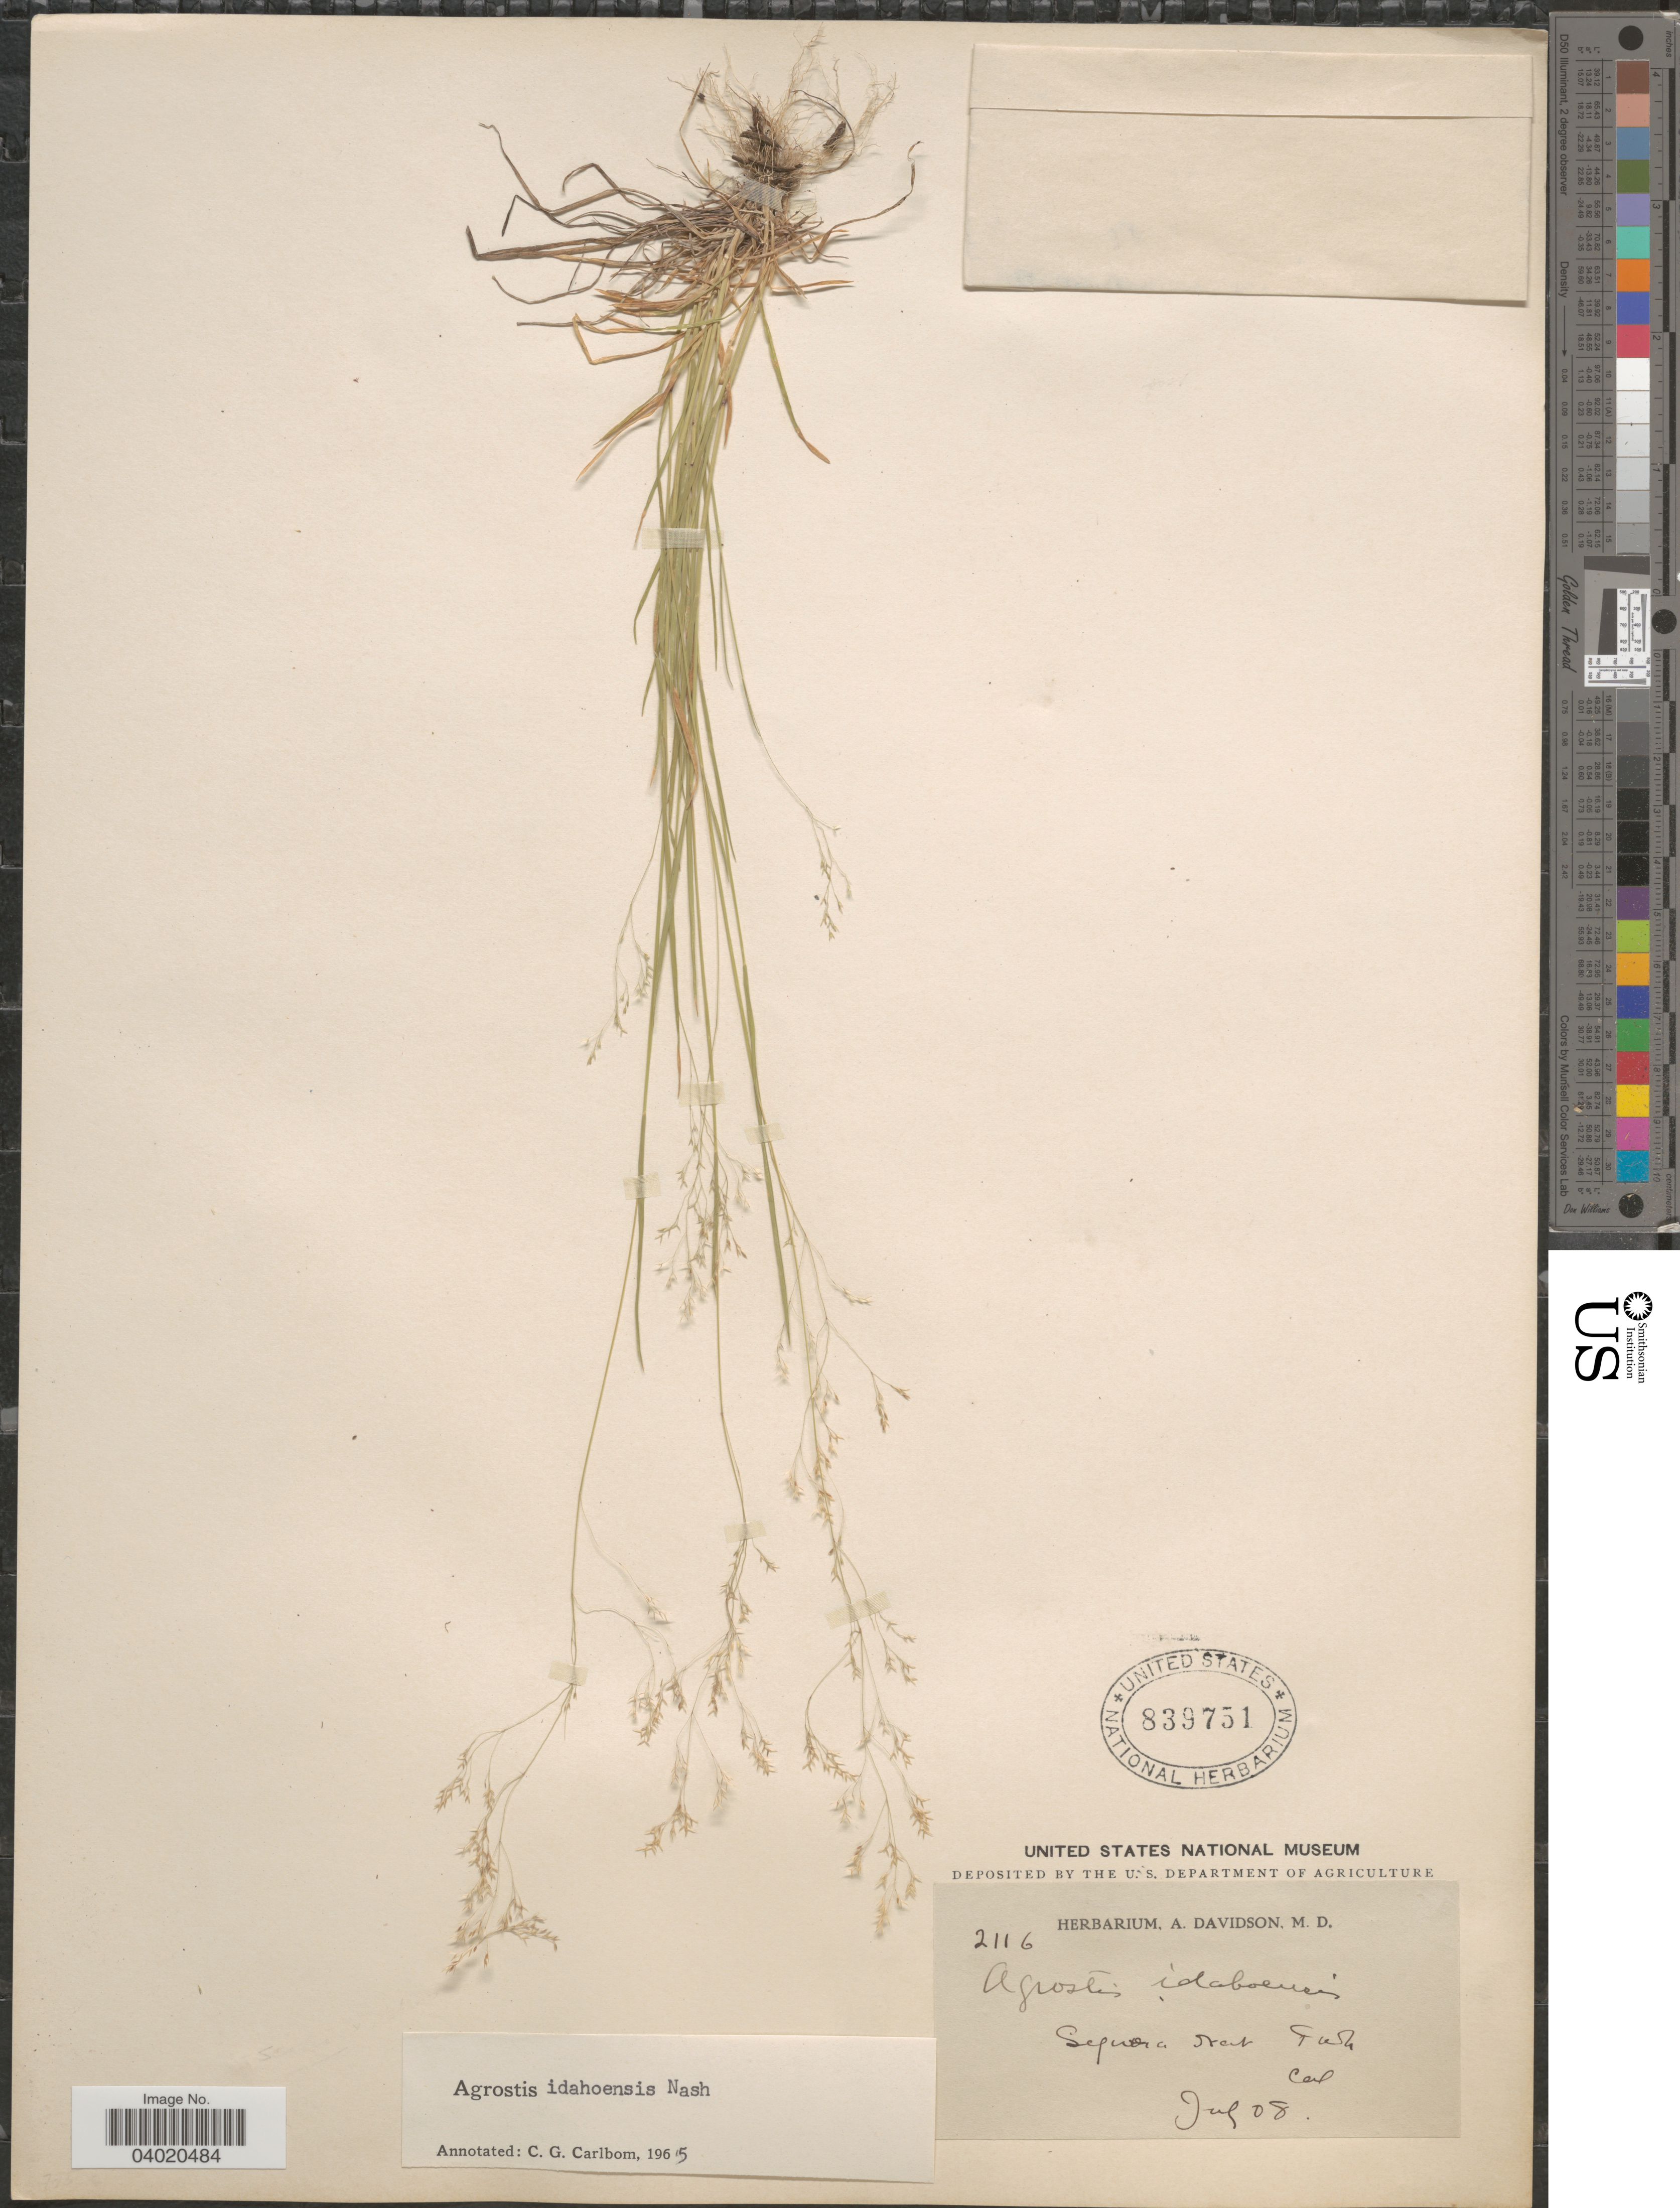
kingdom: Plantae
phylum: Tracheophyta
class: Liliopsida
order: Poales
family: Poaceae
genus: Agrostis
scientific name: Agrostis idahoensis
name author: Nash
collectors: ex herb. A. Davidson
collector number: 2116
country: United States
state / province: California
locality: Sequoia Nat. Park.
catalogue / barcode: US 839751